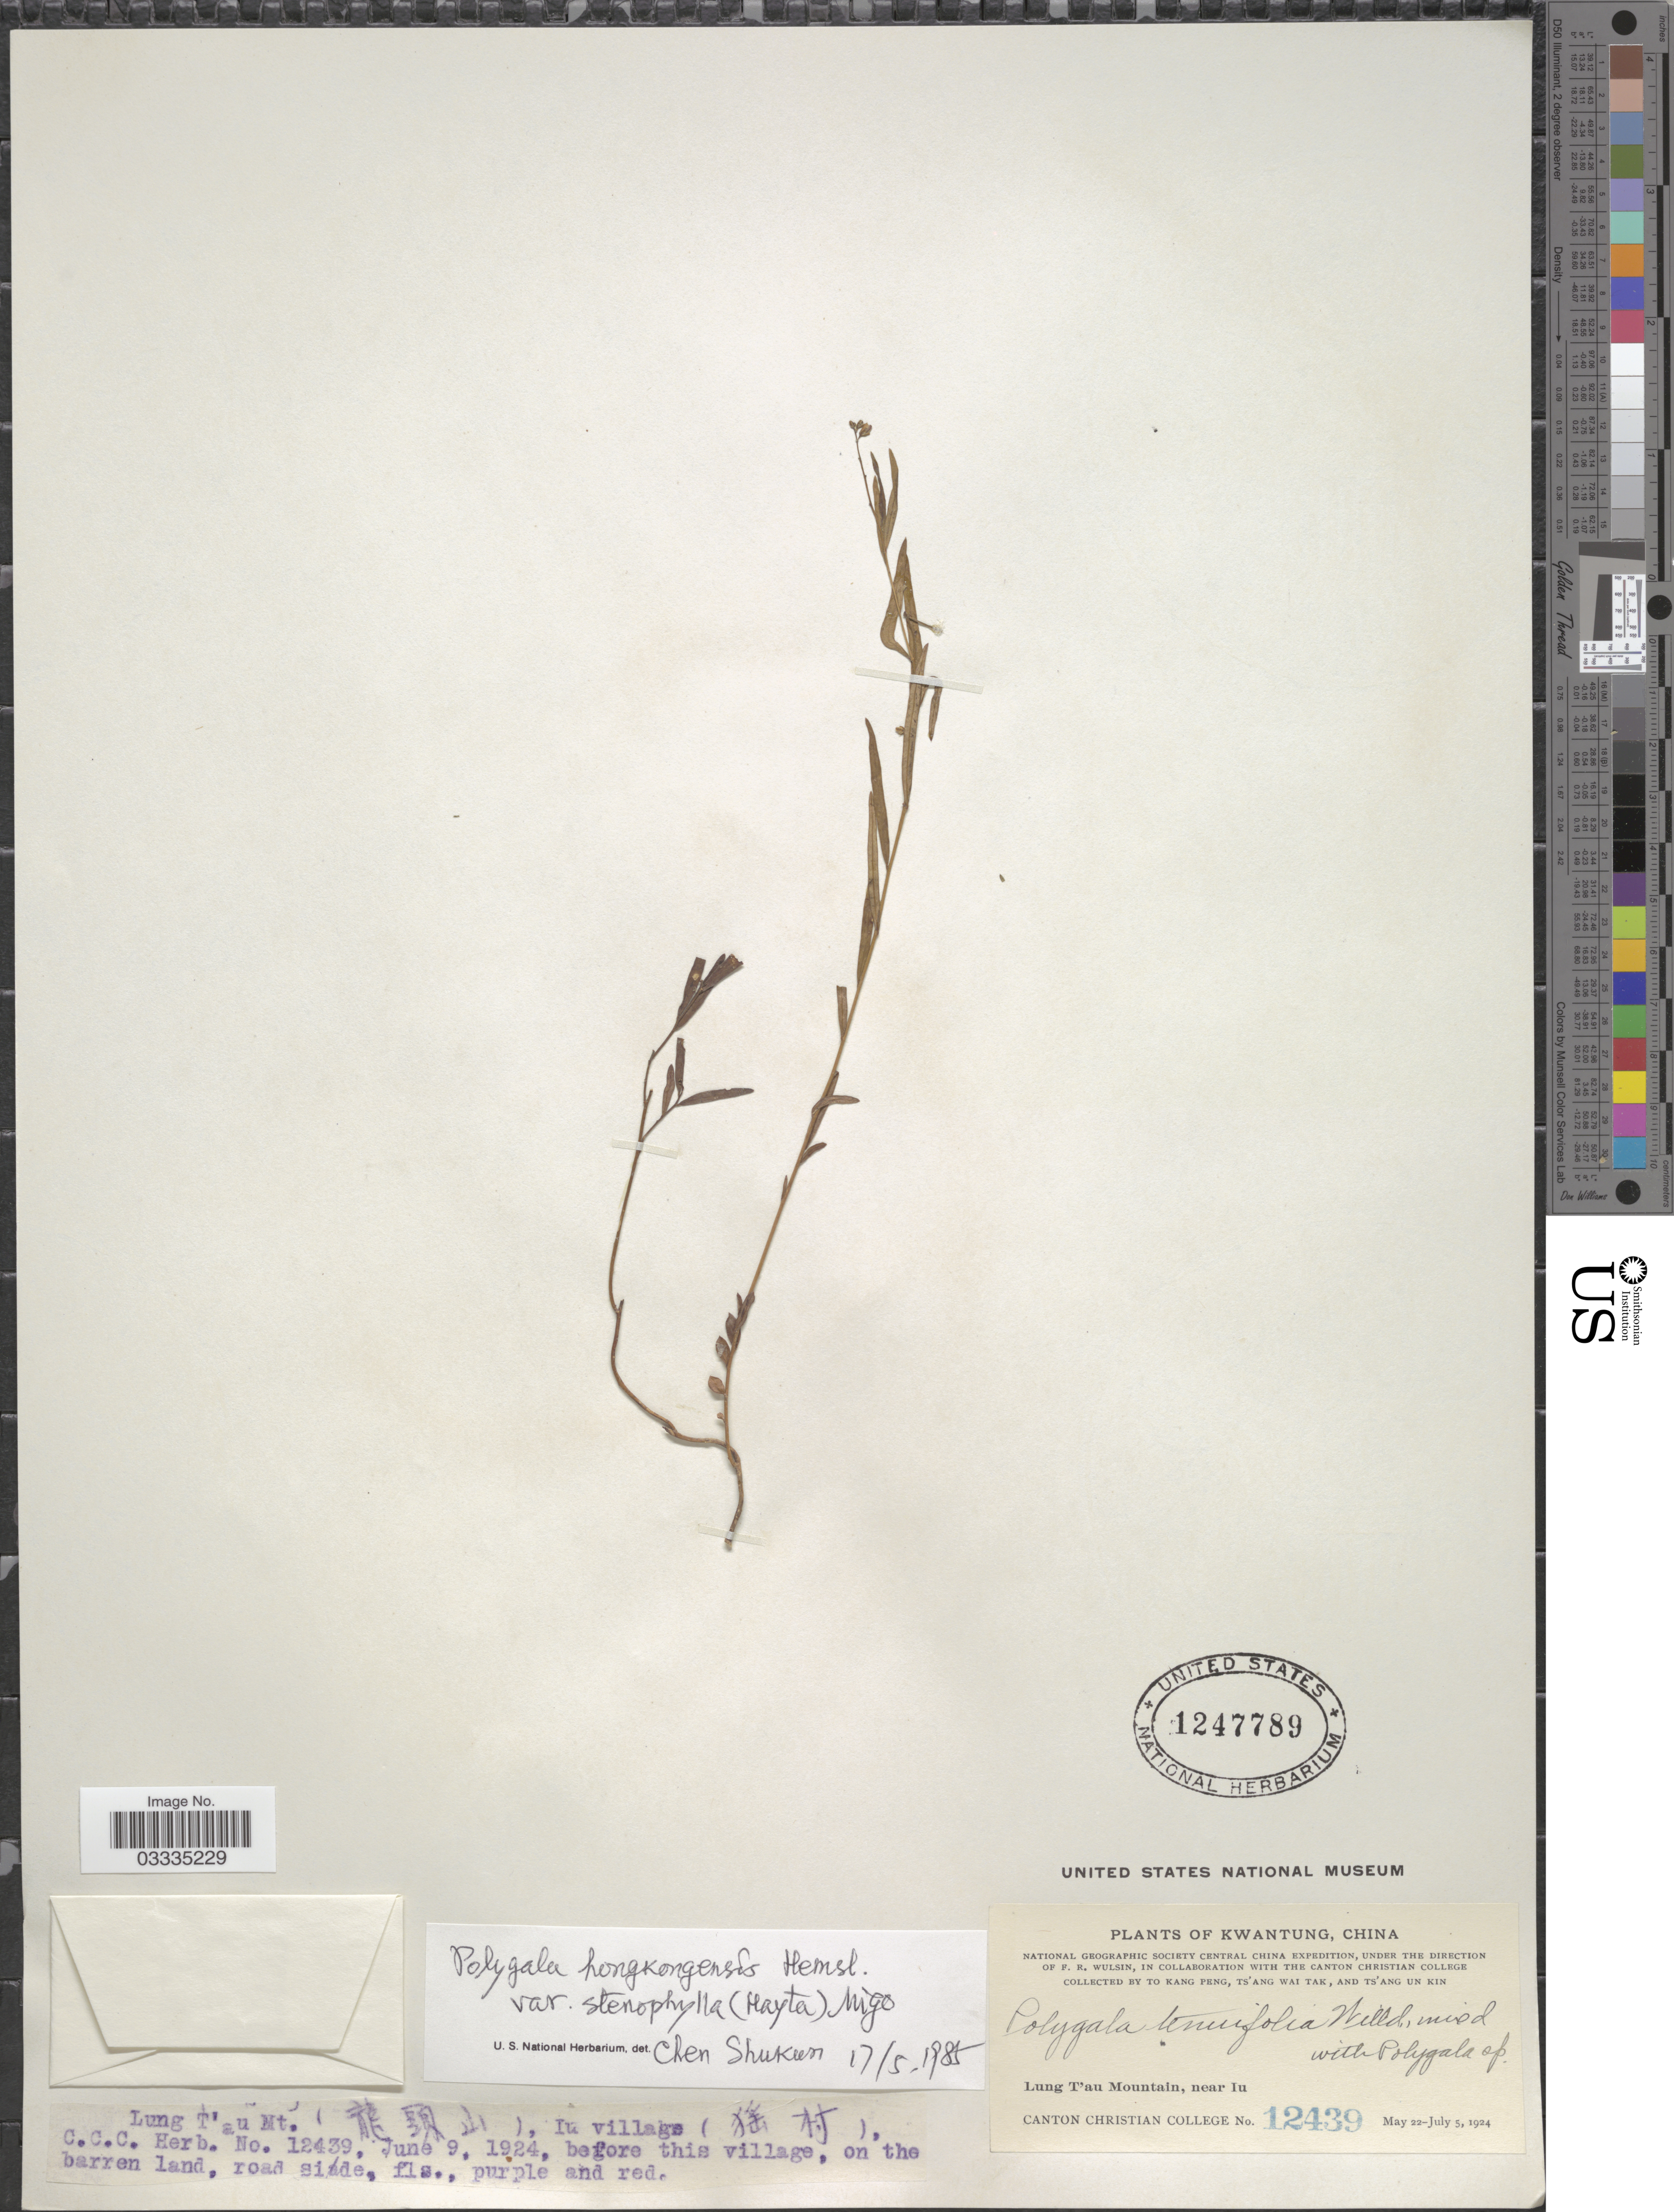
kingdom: Plantae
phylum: Tracheophyta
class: Magnoliopsida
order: Fabales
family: Polygalaceae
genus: Polygala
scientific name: Polygala tenuifolia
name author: Willd.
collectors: T. K. Peng, W. T. Tsang & Ts' Ang Un Kin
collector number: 12439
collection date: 1924-06-09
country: China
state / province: Guangdong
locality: Kwangtung. Lung T'au Mt, Iu village.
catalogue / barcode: US 1247789